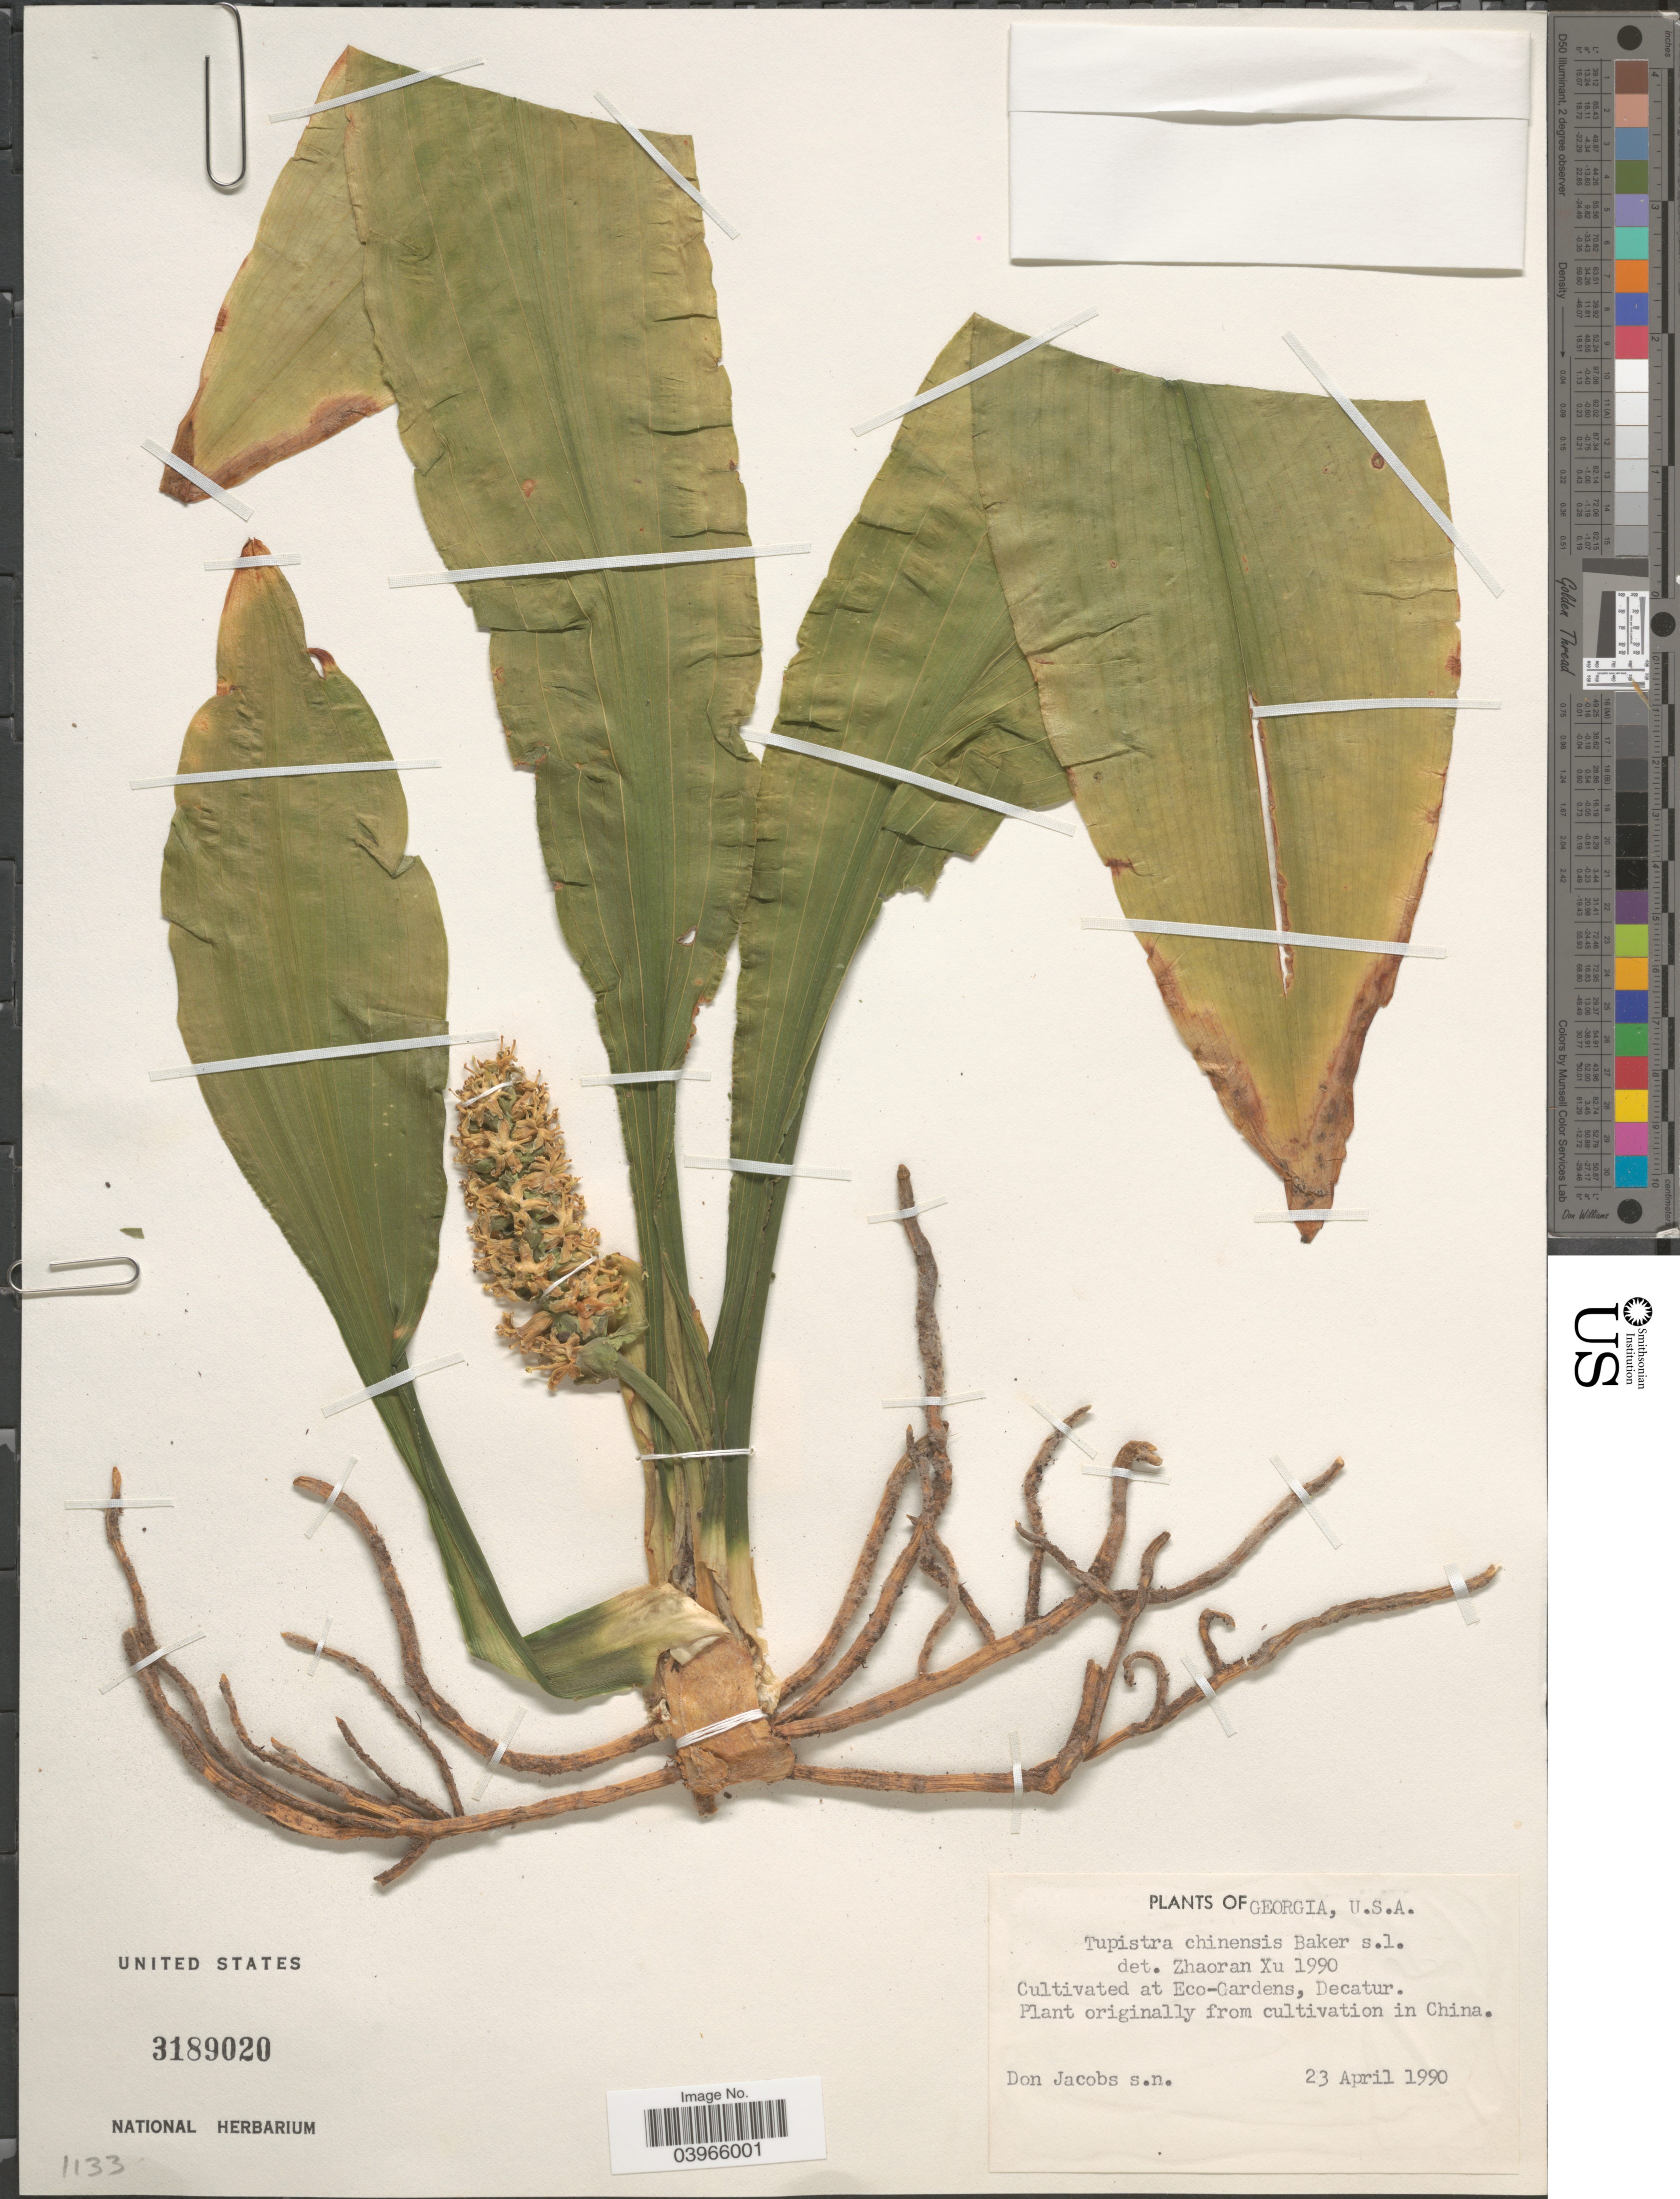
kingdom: Plantae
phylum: Tracheophyta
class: Liliopsida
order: Asparagales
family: Asparagaceae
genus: Tupistra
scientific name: Tupistra chinensis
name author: Baker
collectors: D. Jacobs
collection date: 1990-04-23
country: United States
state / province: Georgia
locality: Cultivated at Eco-Gardens, Decatur.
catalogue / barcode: US 3189020